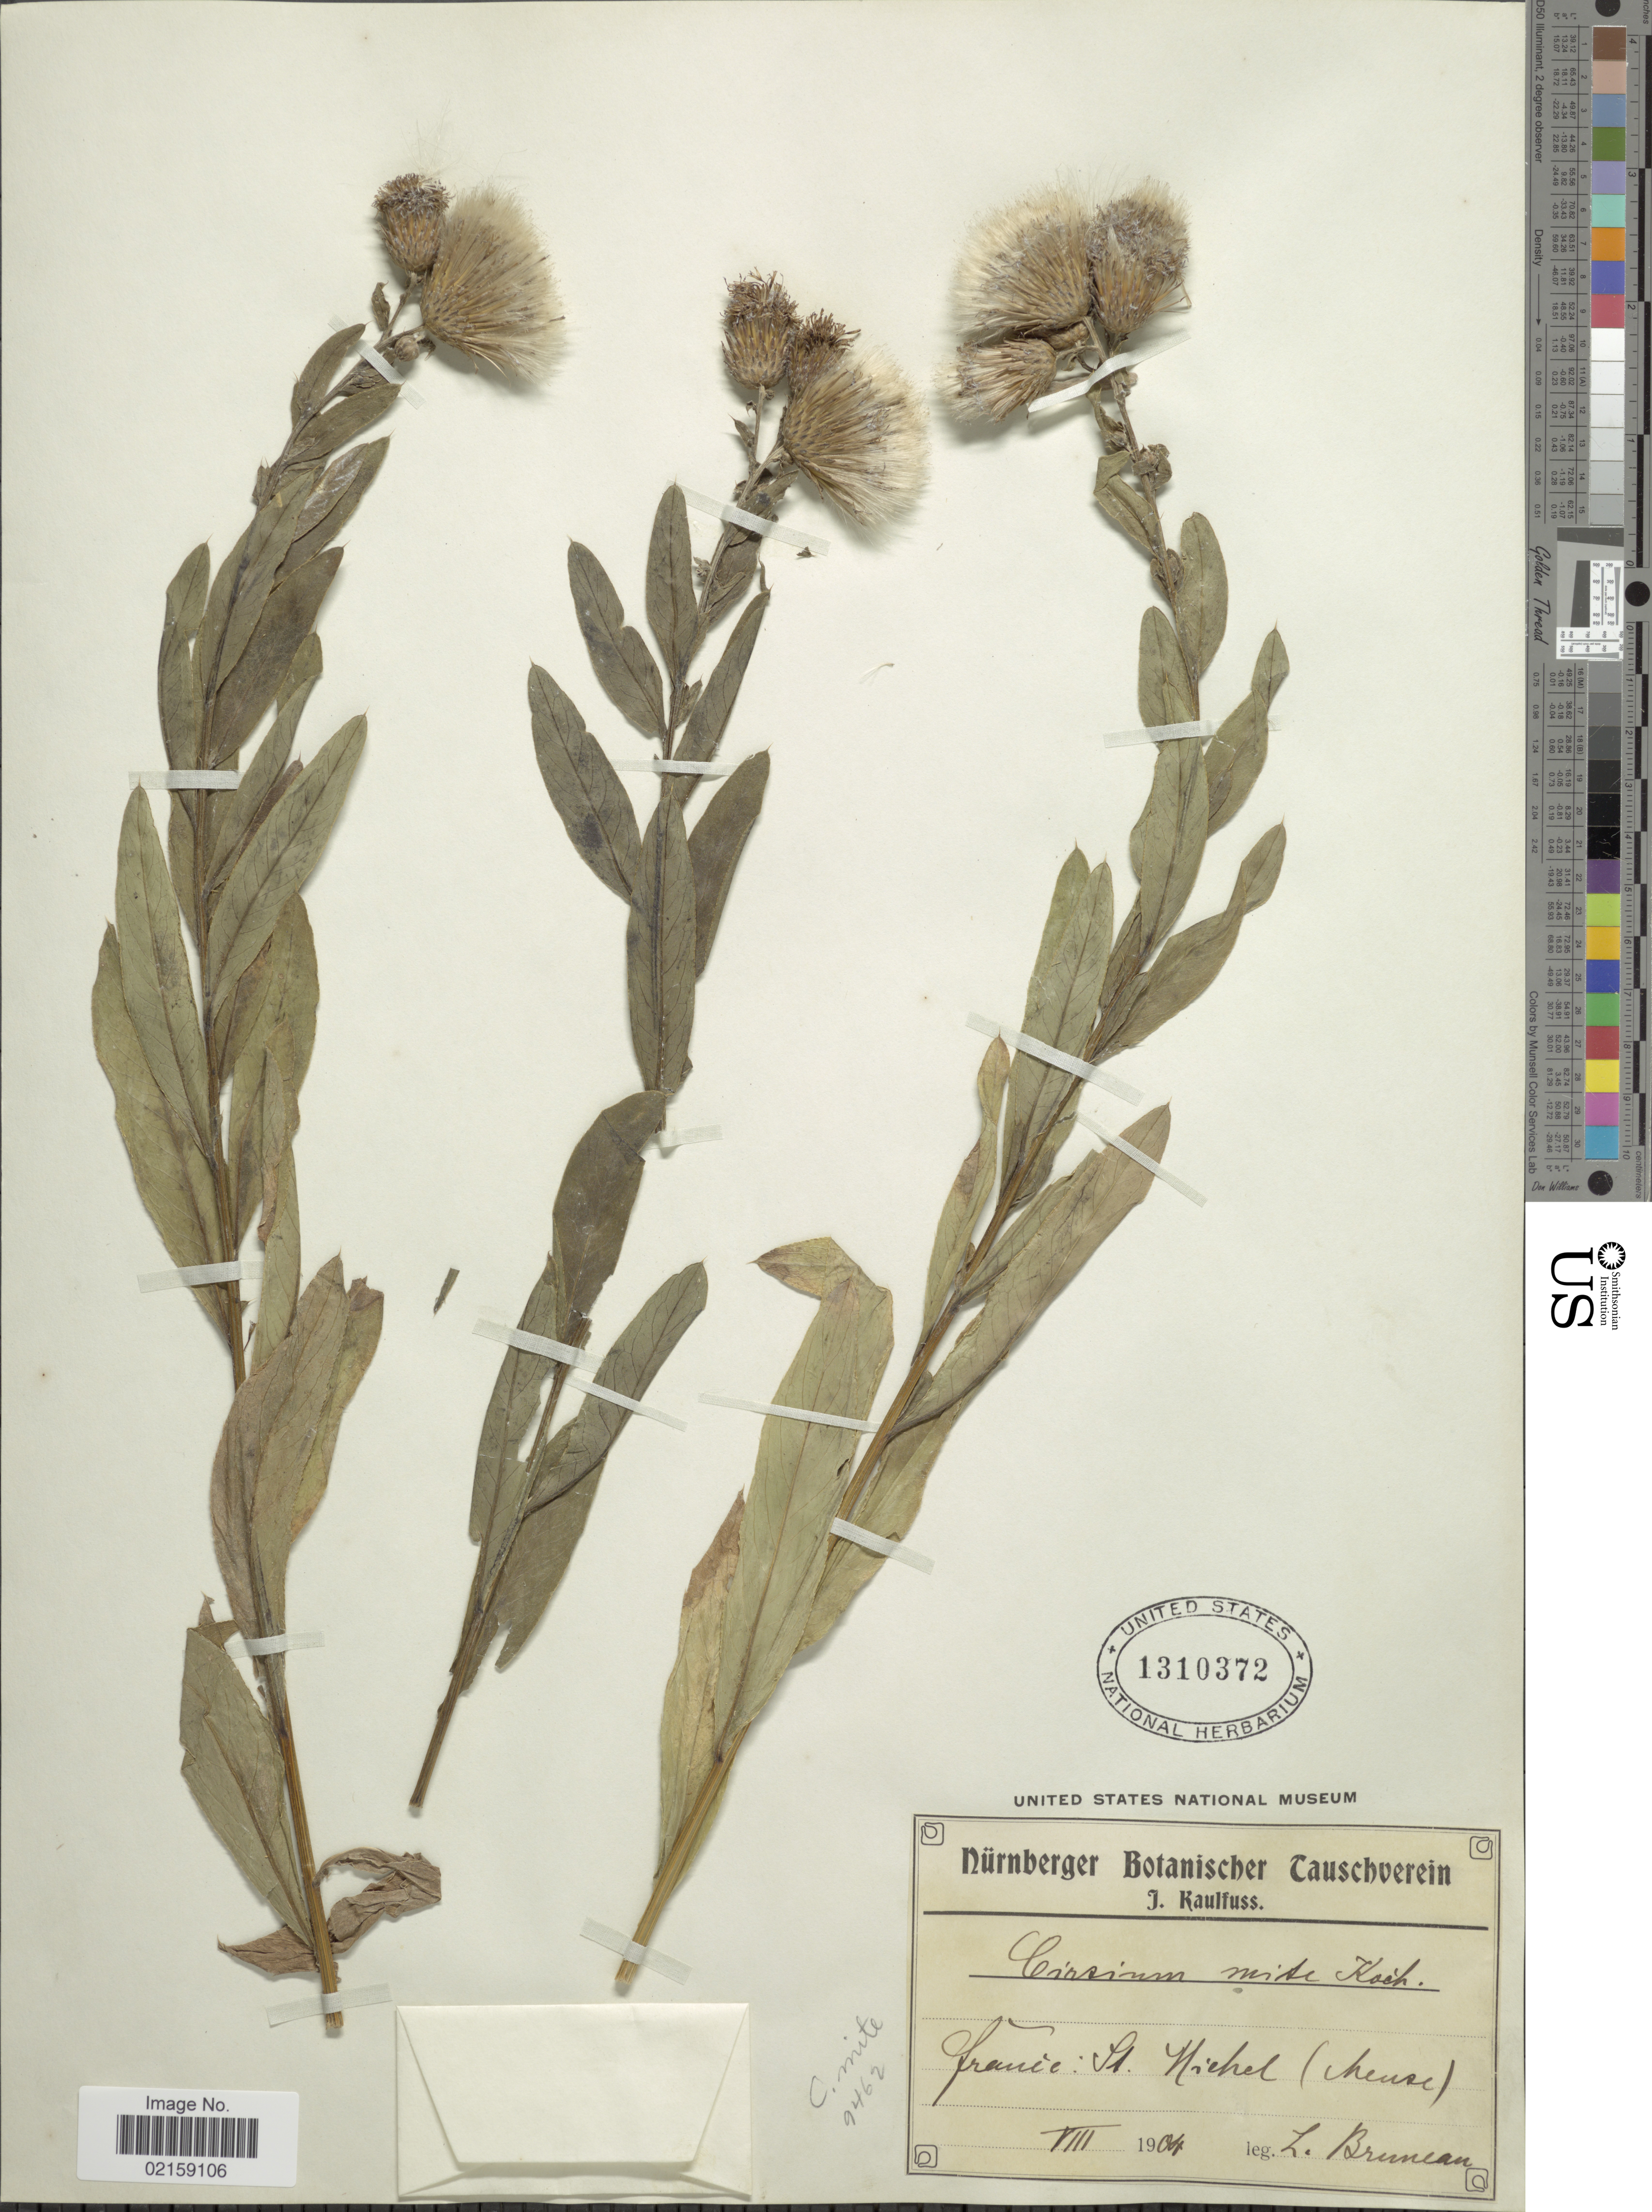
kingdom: Plantae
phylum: Tracheophyta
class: Magnoliopsida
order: Asterales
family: Asteraceae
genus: Cnicus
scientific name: Cnicus mitis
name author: Hornem.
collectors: L. Bruncan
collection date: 1904-08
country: France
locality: St. Michel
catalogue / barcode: US 1310372